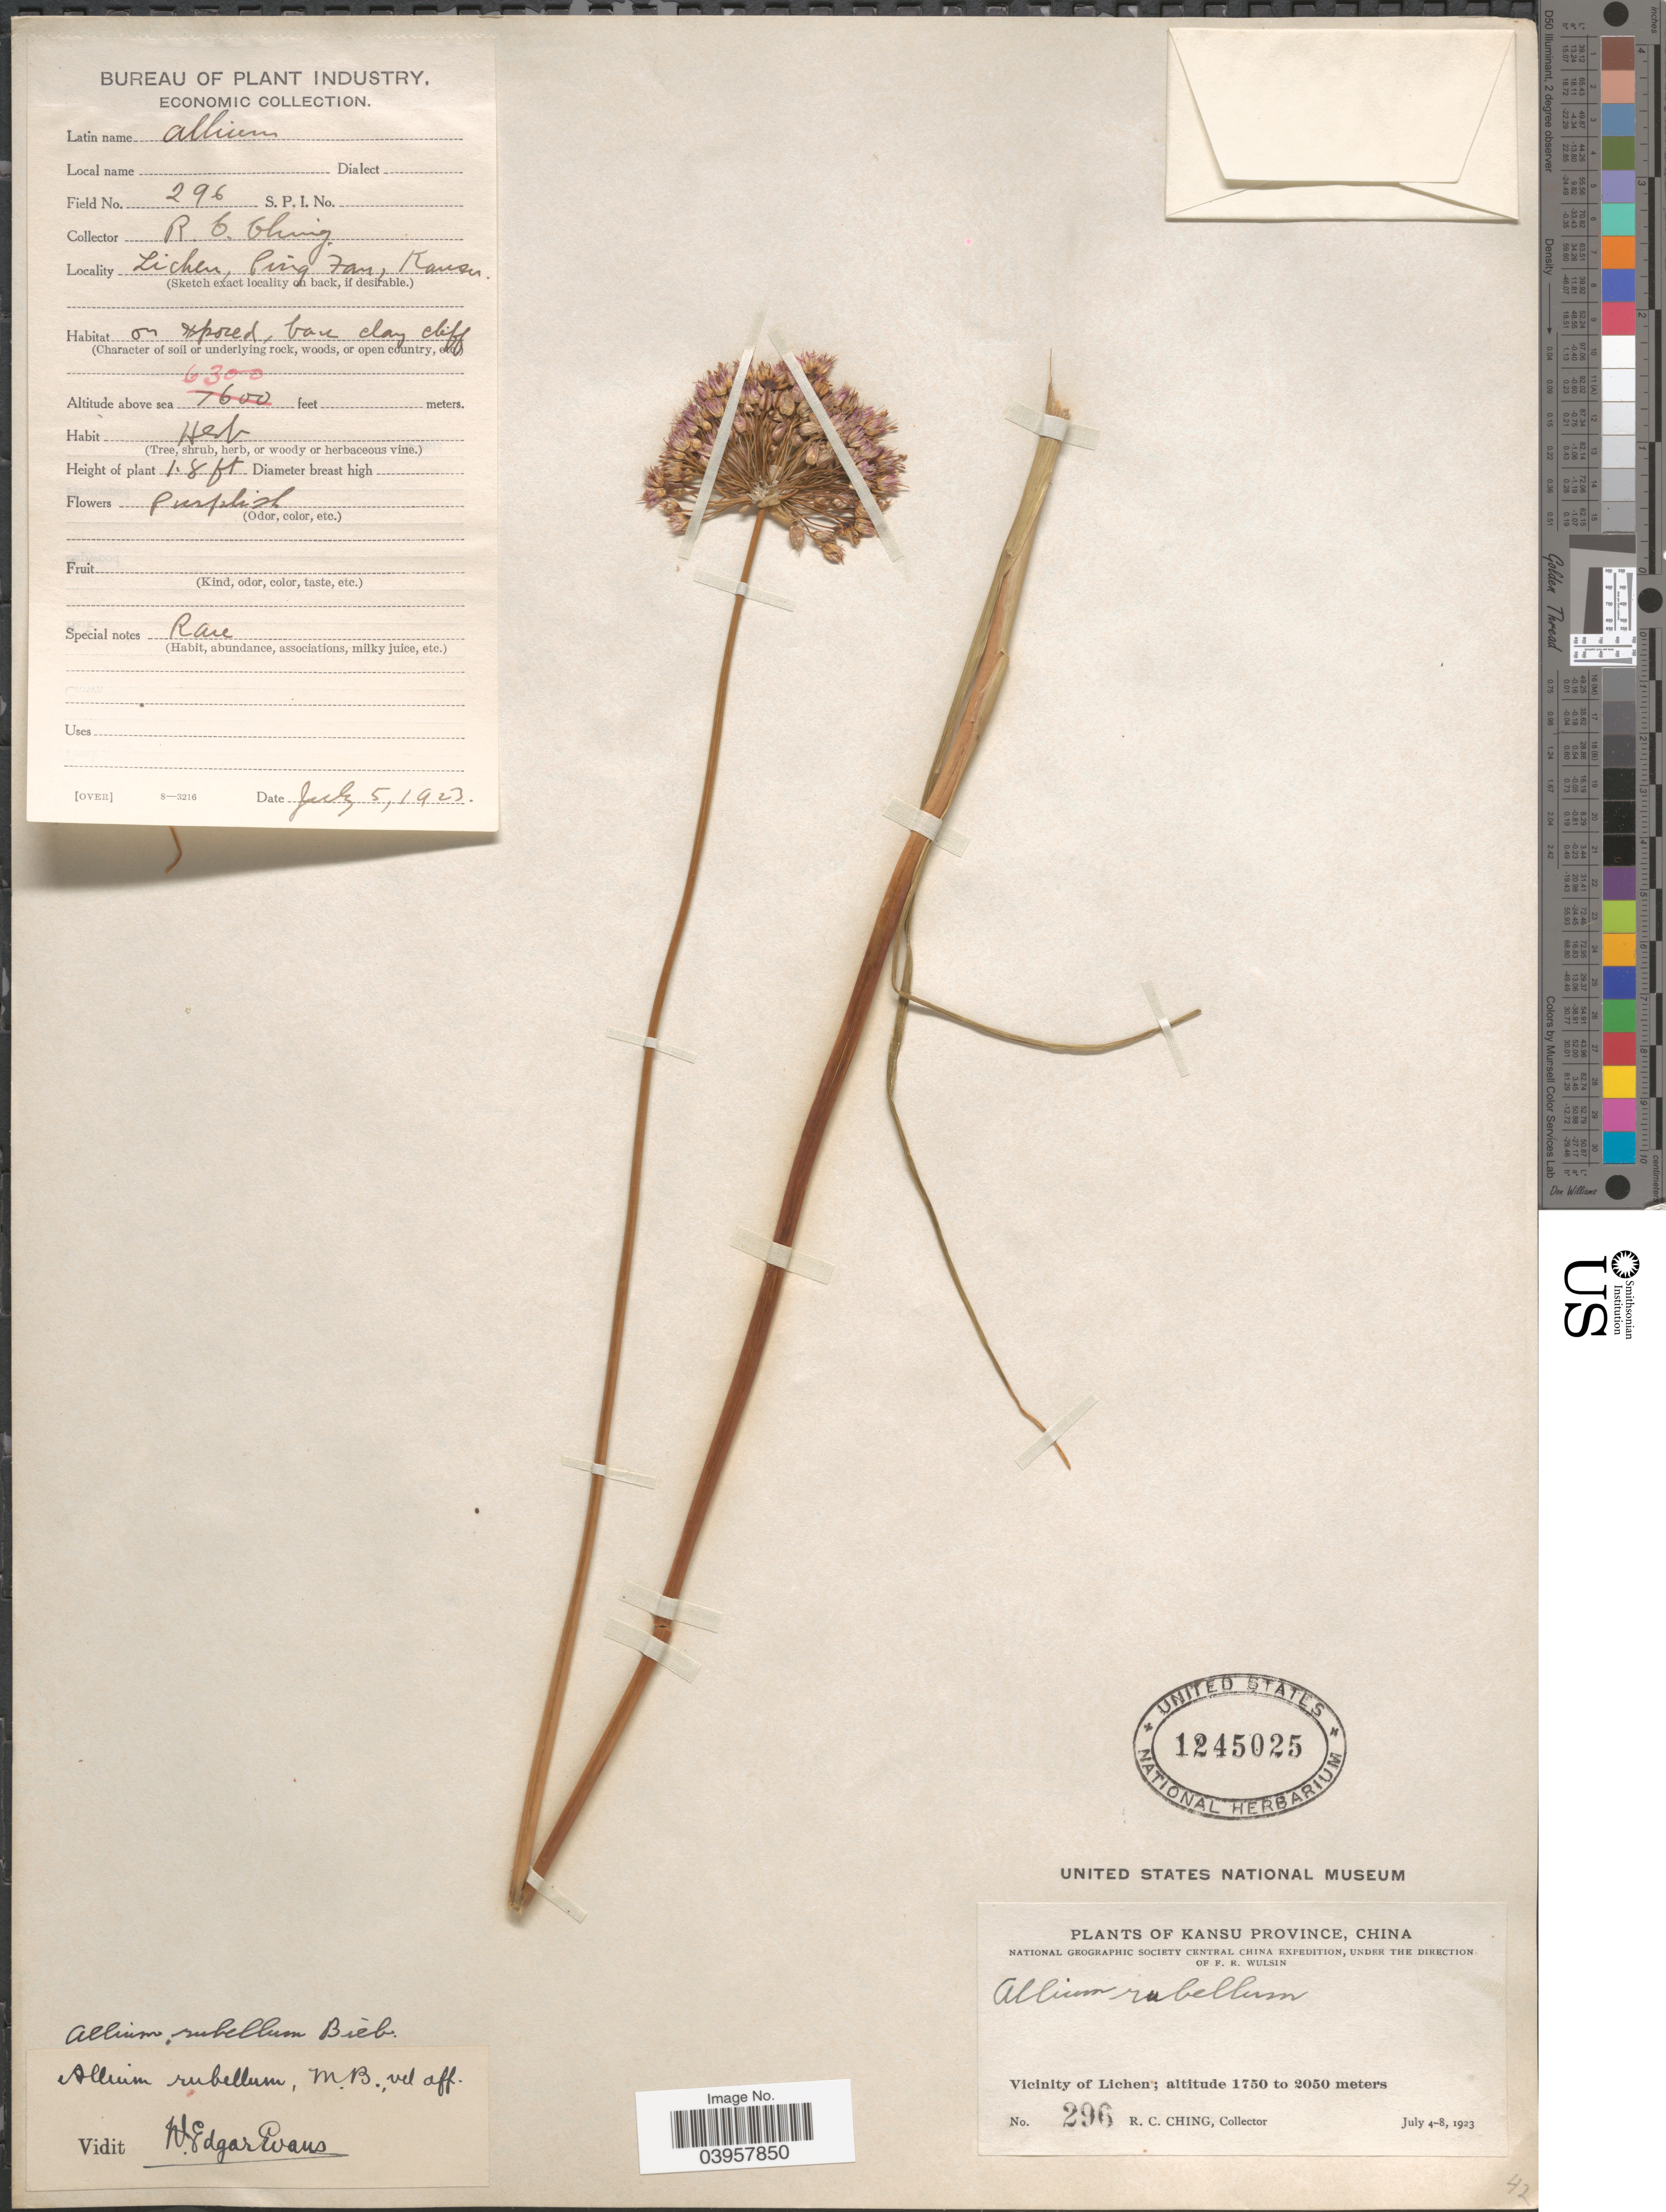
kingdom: Plantae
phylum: Tracheophyta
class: Liliopsida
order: Asparagales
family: Amaryllidaceae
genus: Allium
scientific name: Allium rubellum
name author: M. Bieb.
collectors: R. C. Ching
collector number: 296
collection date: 1923-07-05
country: China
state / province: Gansu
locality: Kansu Province. Vicinity of Lichen. Ping Fan.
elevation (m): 1920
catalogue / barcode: US 1245025